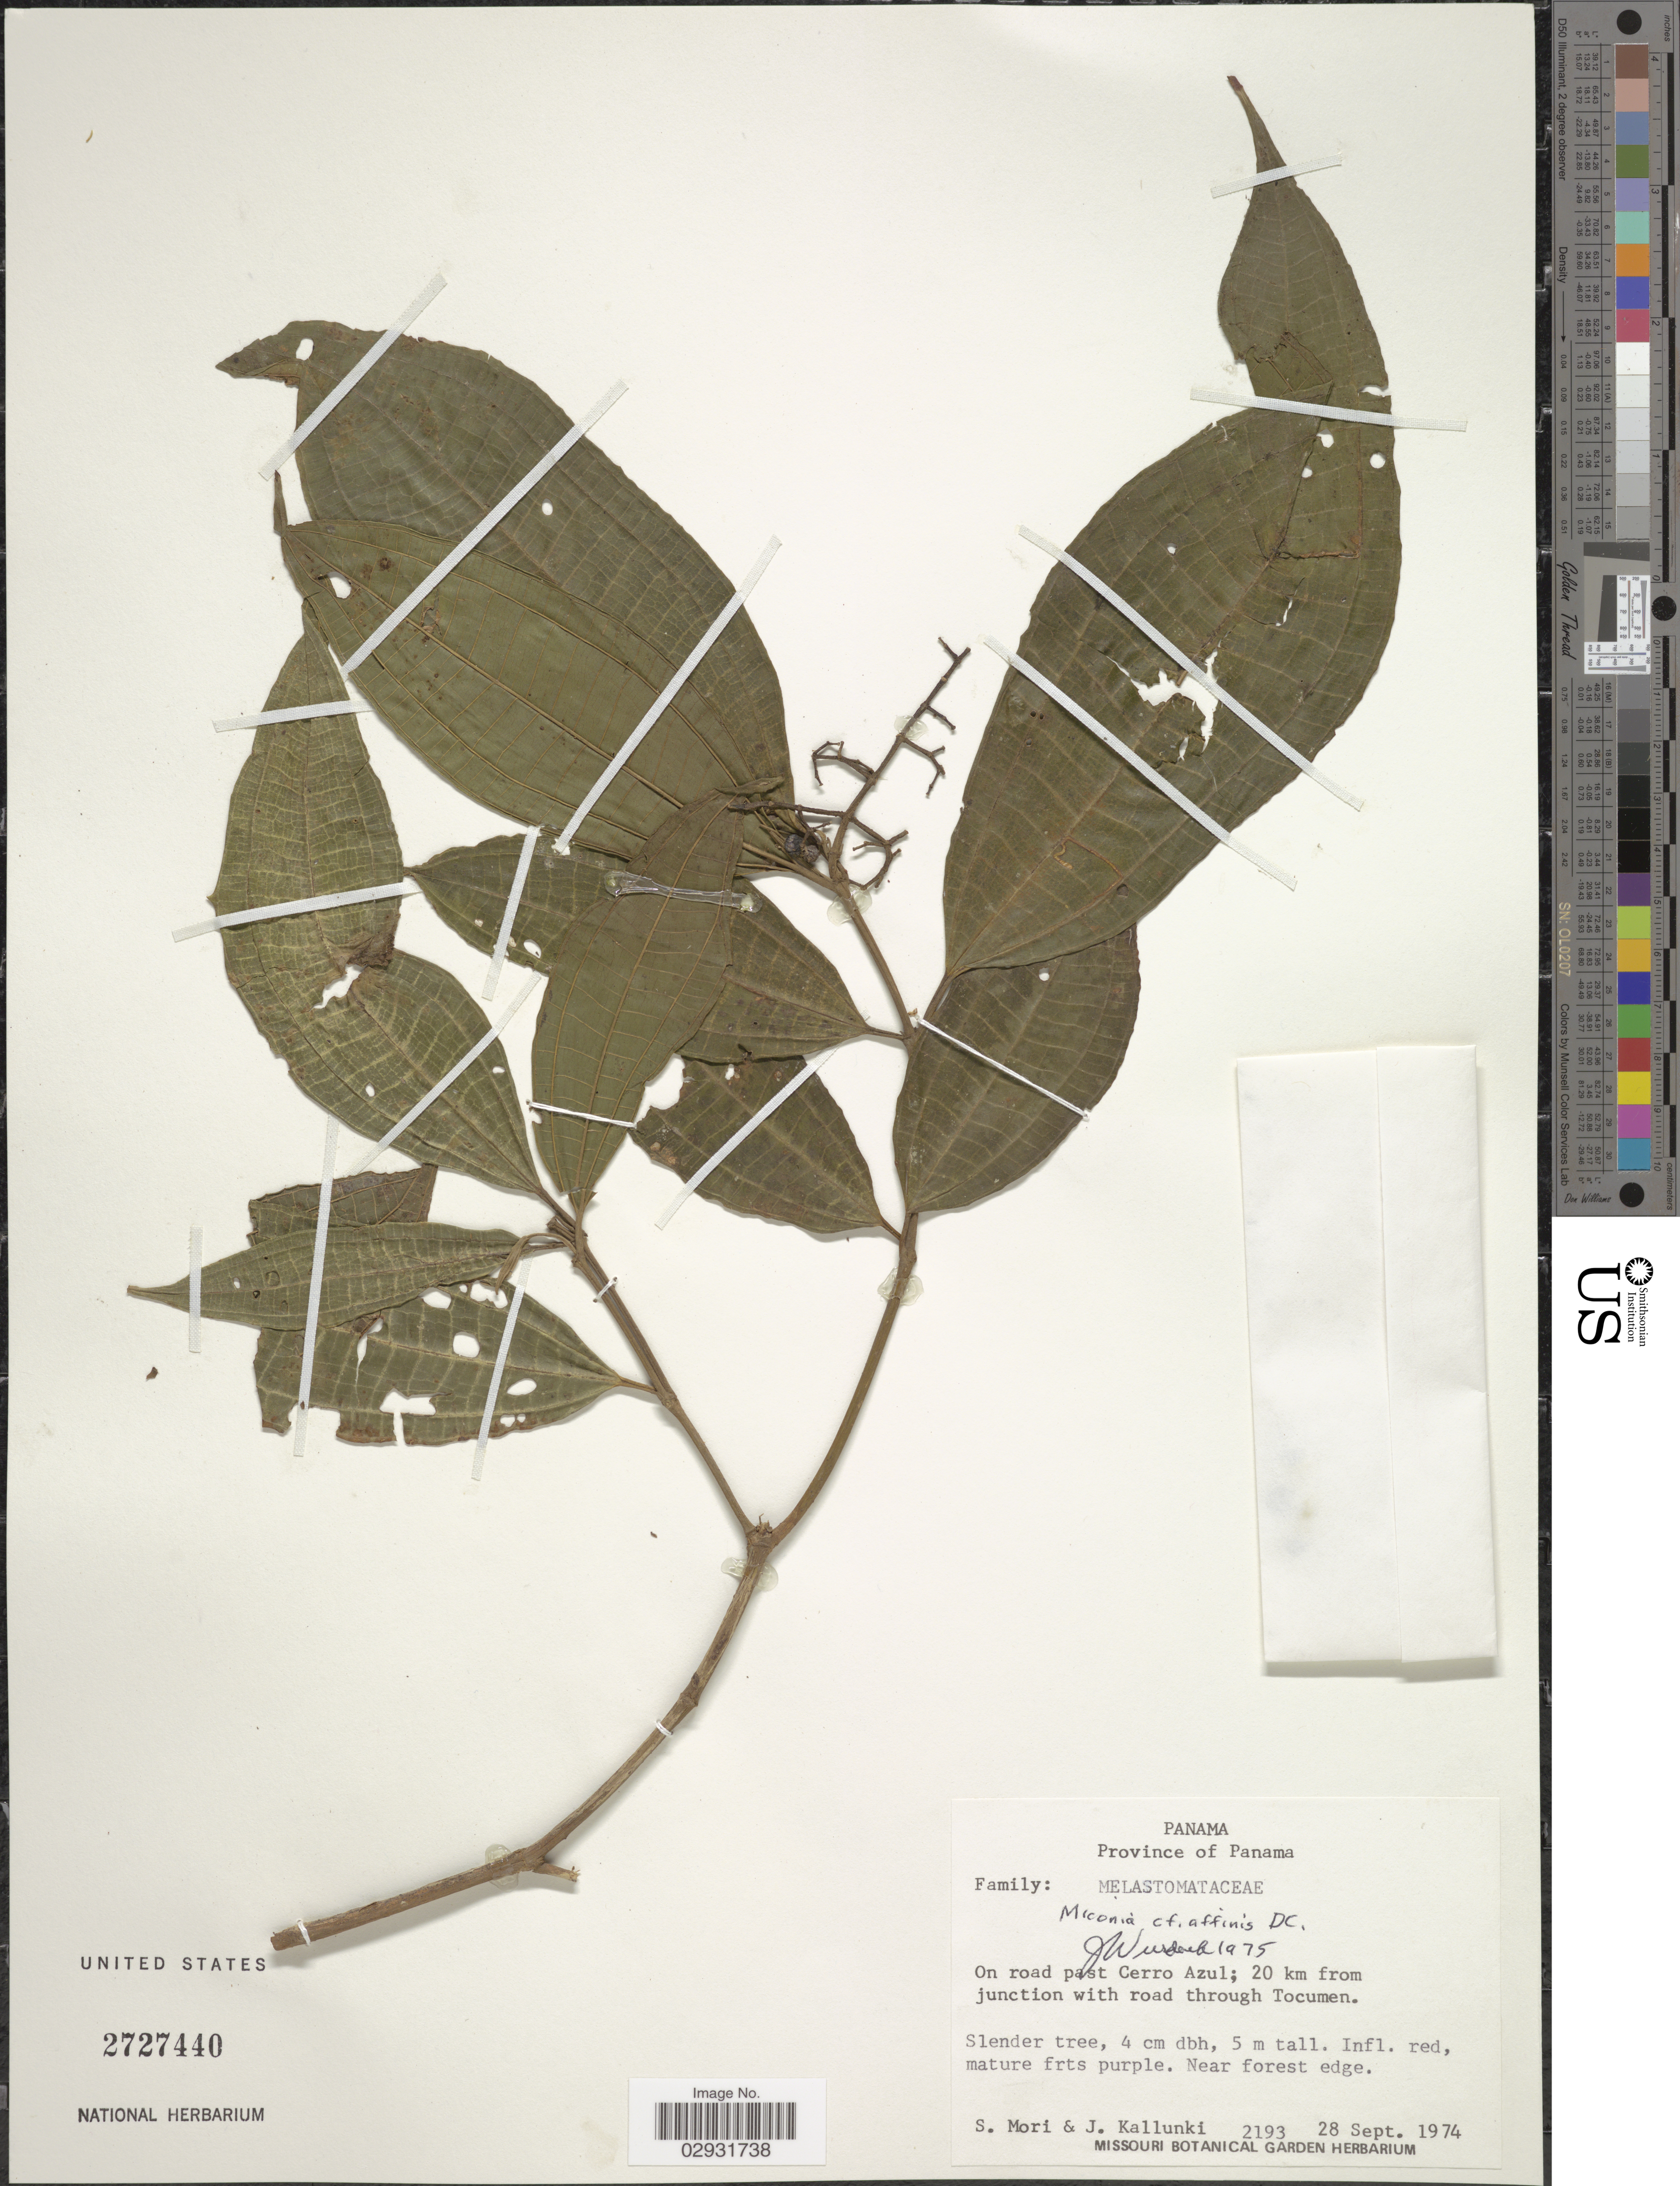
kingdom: Plantae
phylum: Tracheophyta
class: Magnoliopsida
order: Myrtales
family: Melastomataceae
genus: Miconia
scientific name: Miconia affinis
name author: DC.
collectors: S. Mori & J. Kallunki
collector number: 2193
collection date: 1974-09-28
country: Panama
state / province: Panamá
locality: Province of Panama. On road past Cerro Azul; 20 km from junction with road through Tocumen.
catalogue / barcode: US 2727440